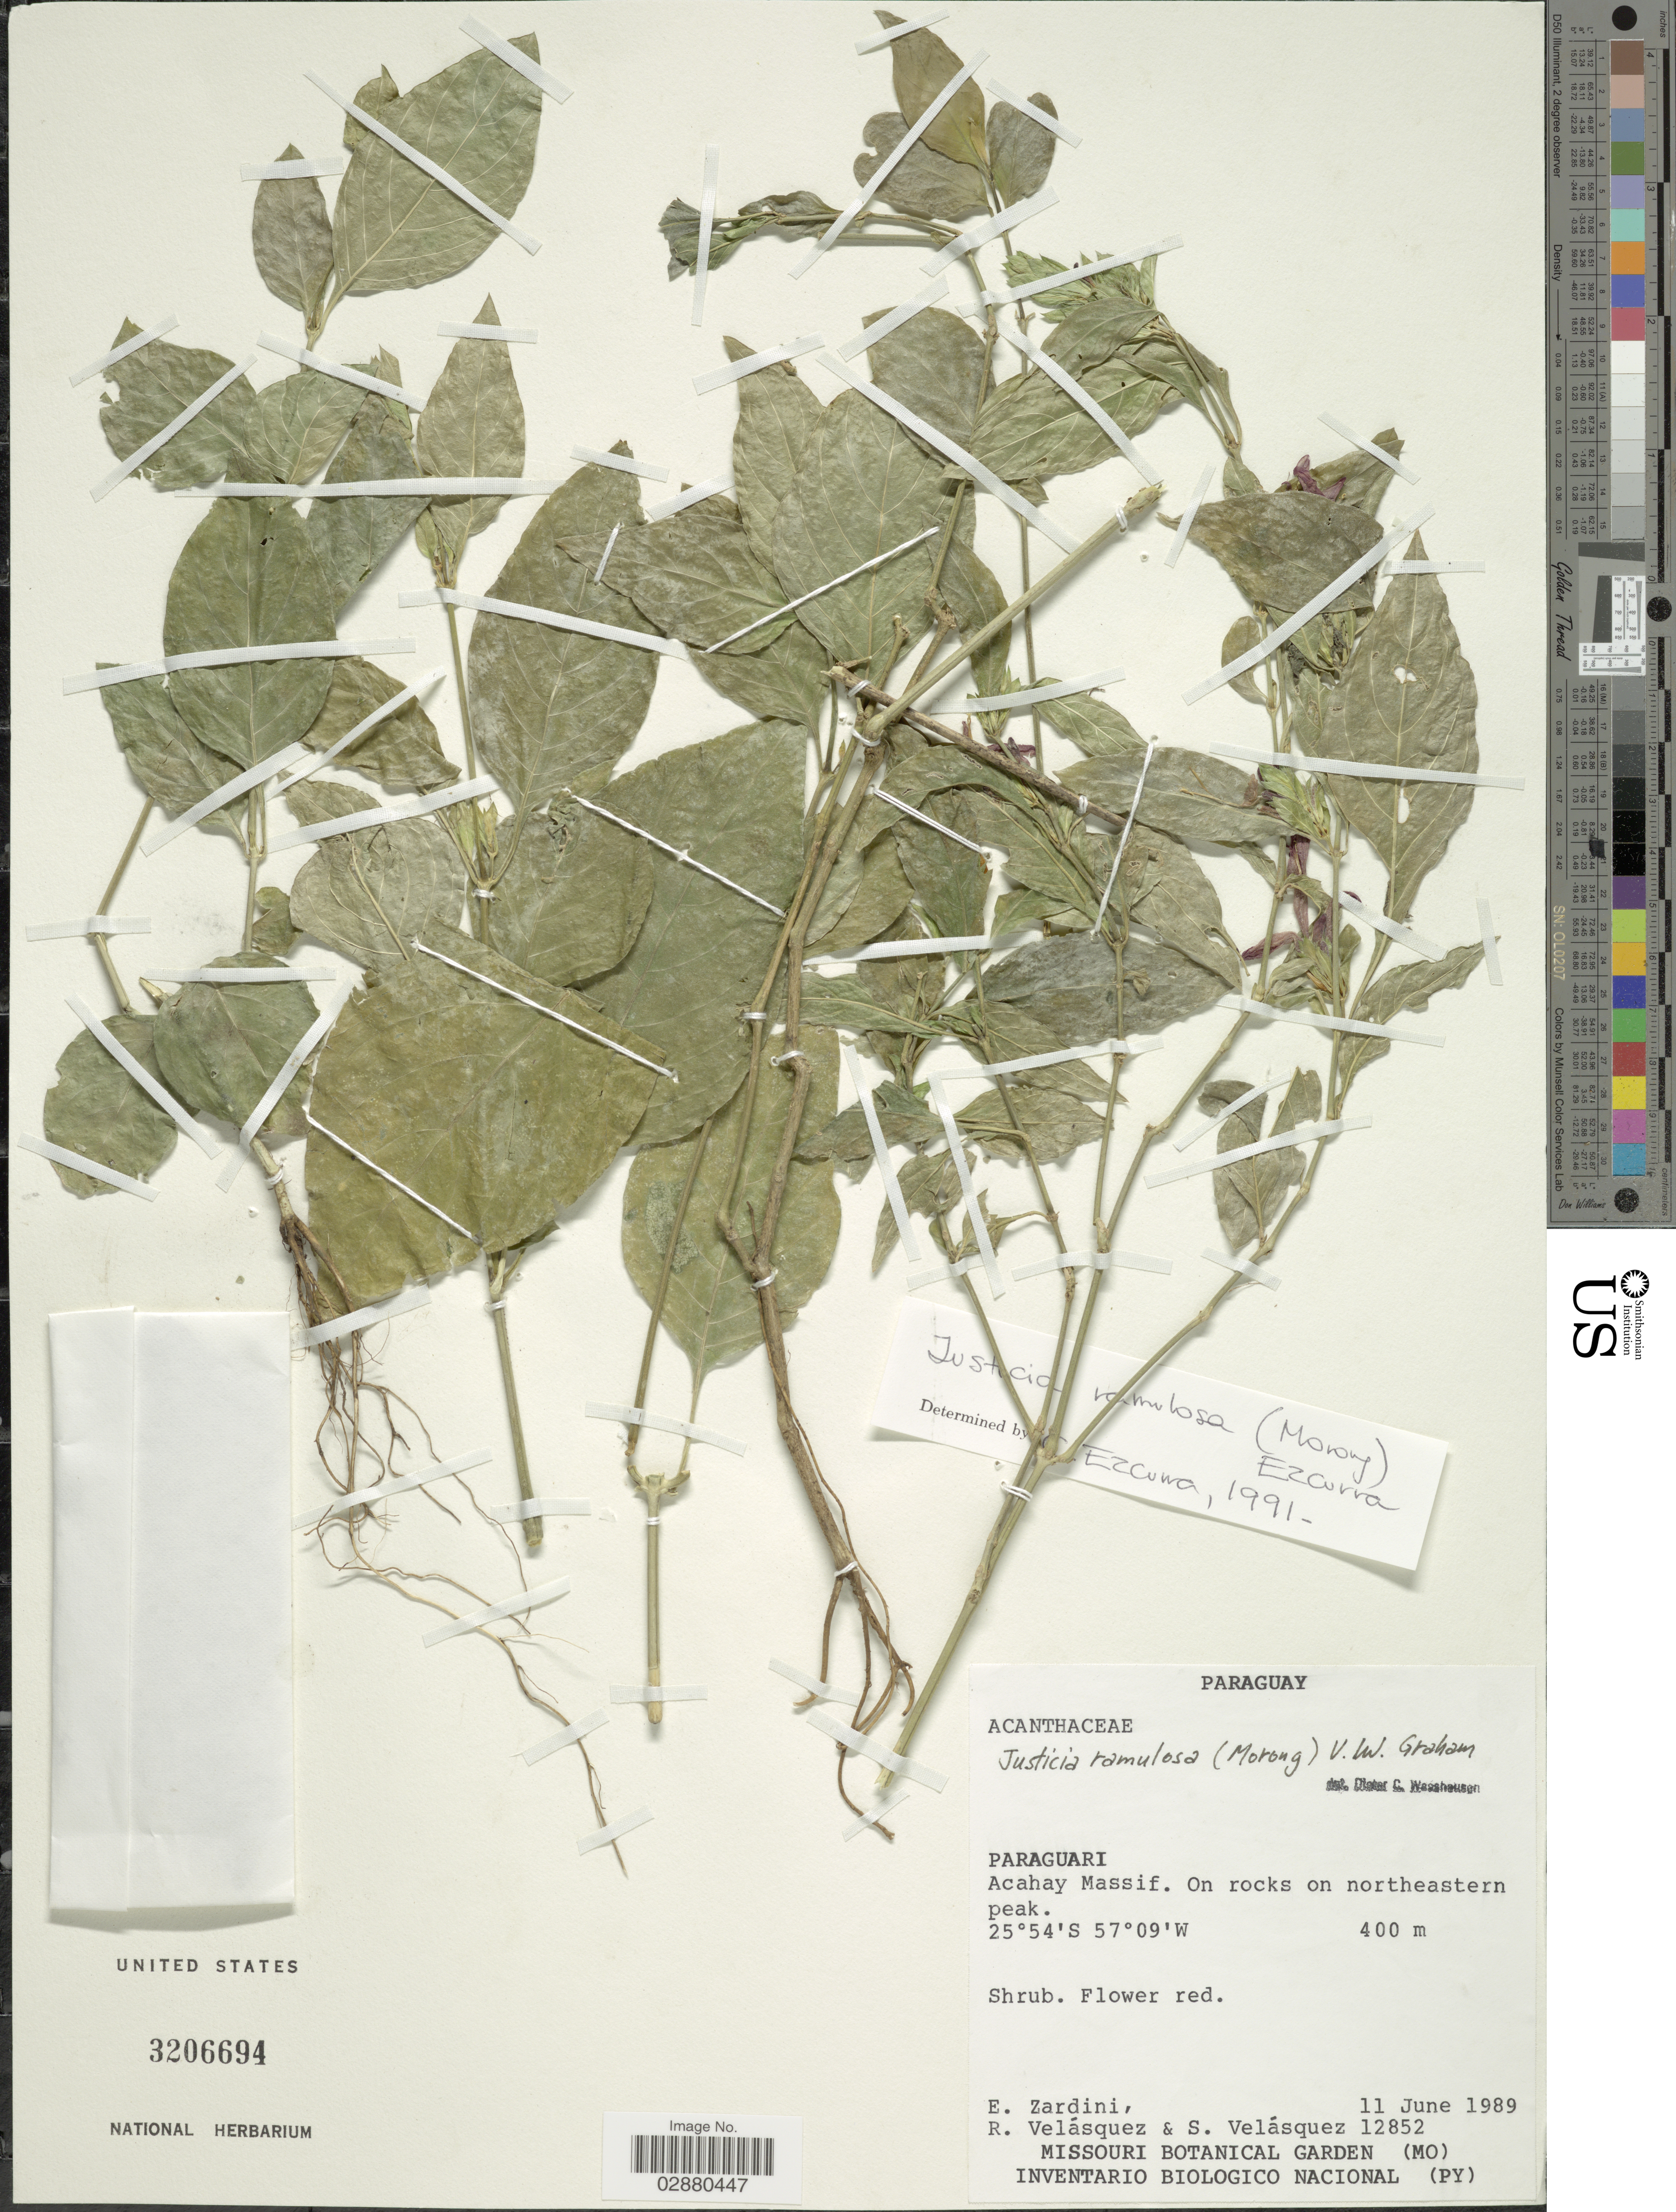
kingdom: Plantae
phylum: Tracheophyta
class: Magnoliopsida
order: Lamiales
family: Acanthaceae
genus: Justicia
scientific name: Justicia ramulosa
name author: (Morong) C. Ezcurra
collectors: E. Zardini, R. Velásquez & S. Velasquez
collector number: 12852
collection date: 1989-06-11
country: Paraguay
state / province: Paraguari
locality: Acahay Massif. On rocks on northeastern peak.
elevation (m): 400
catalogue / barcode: US 3206694